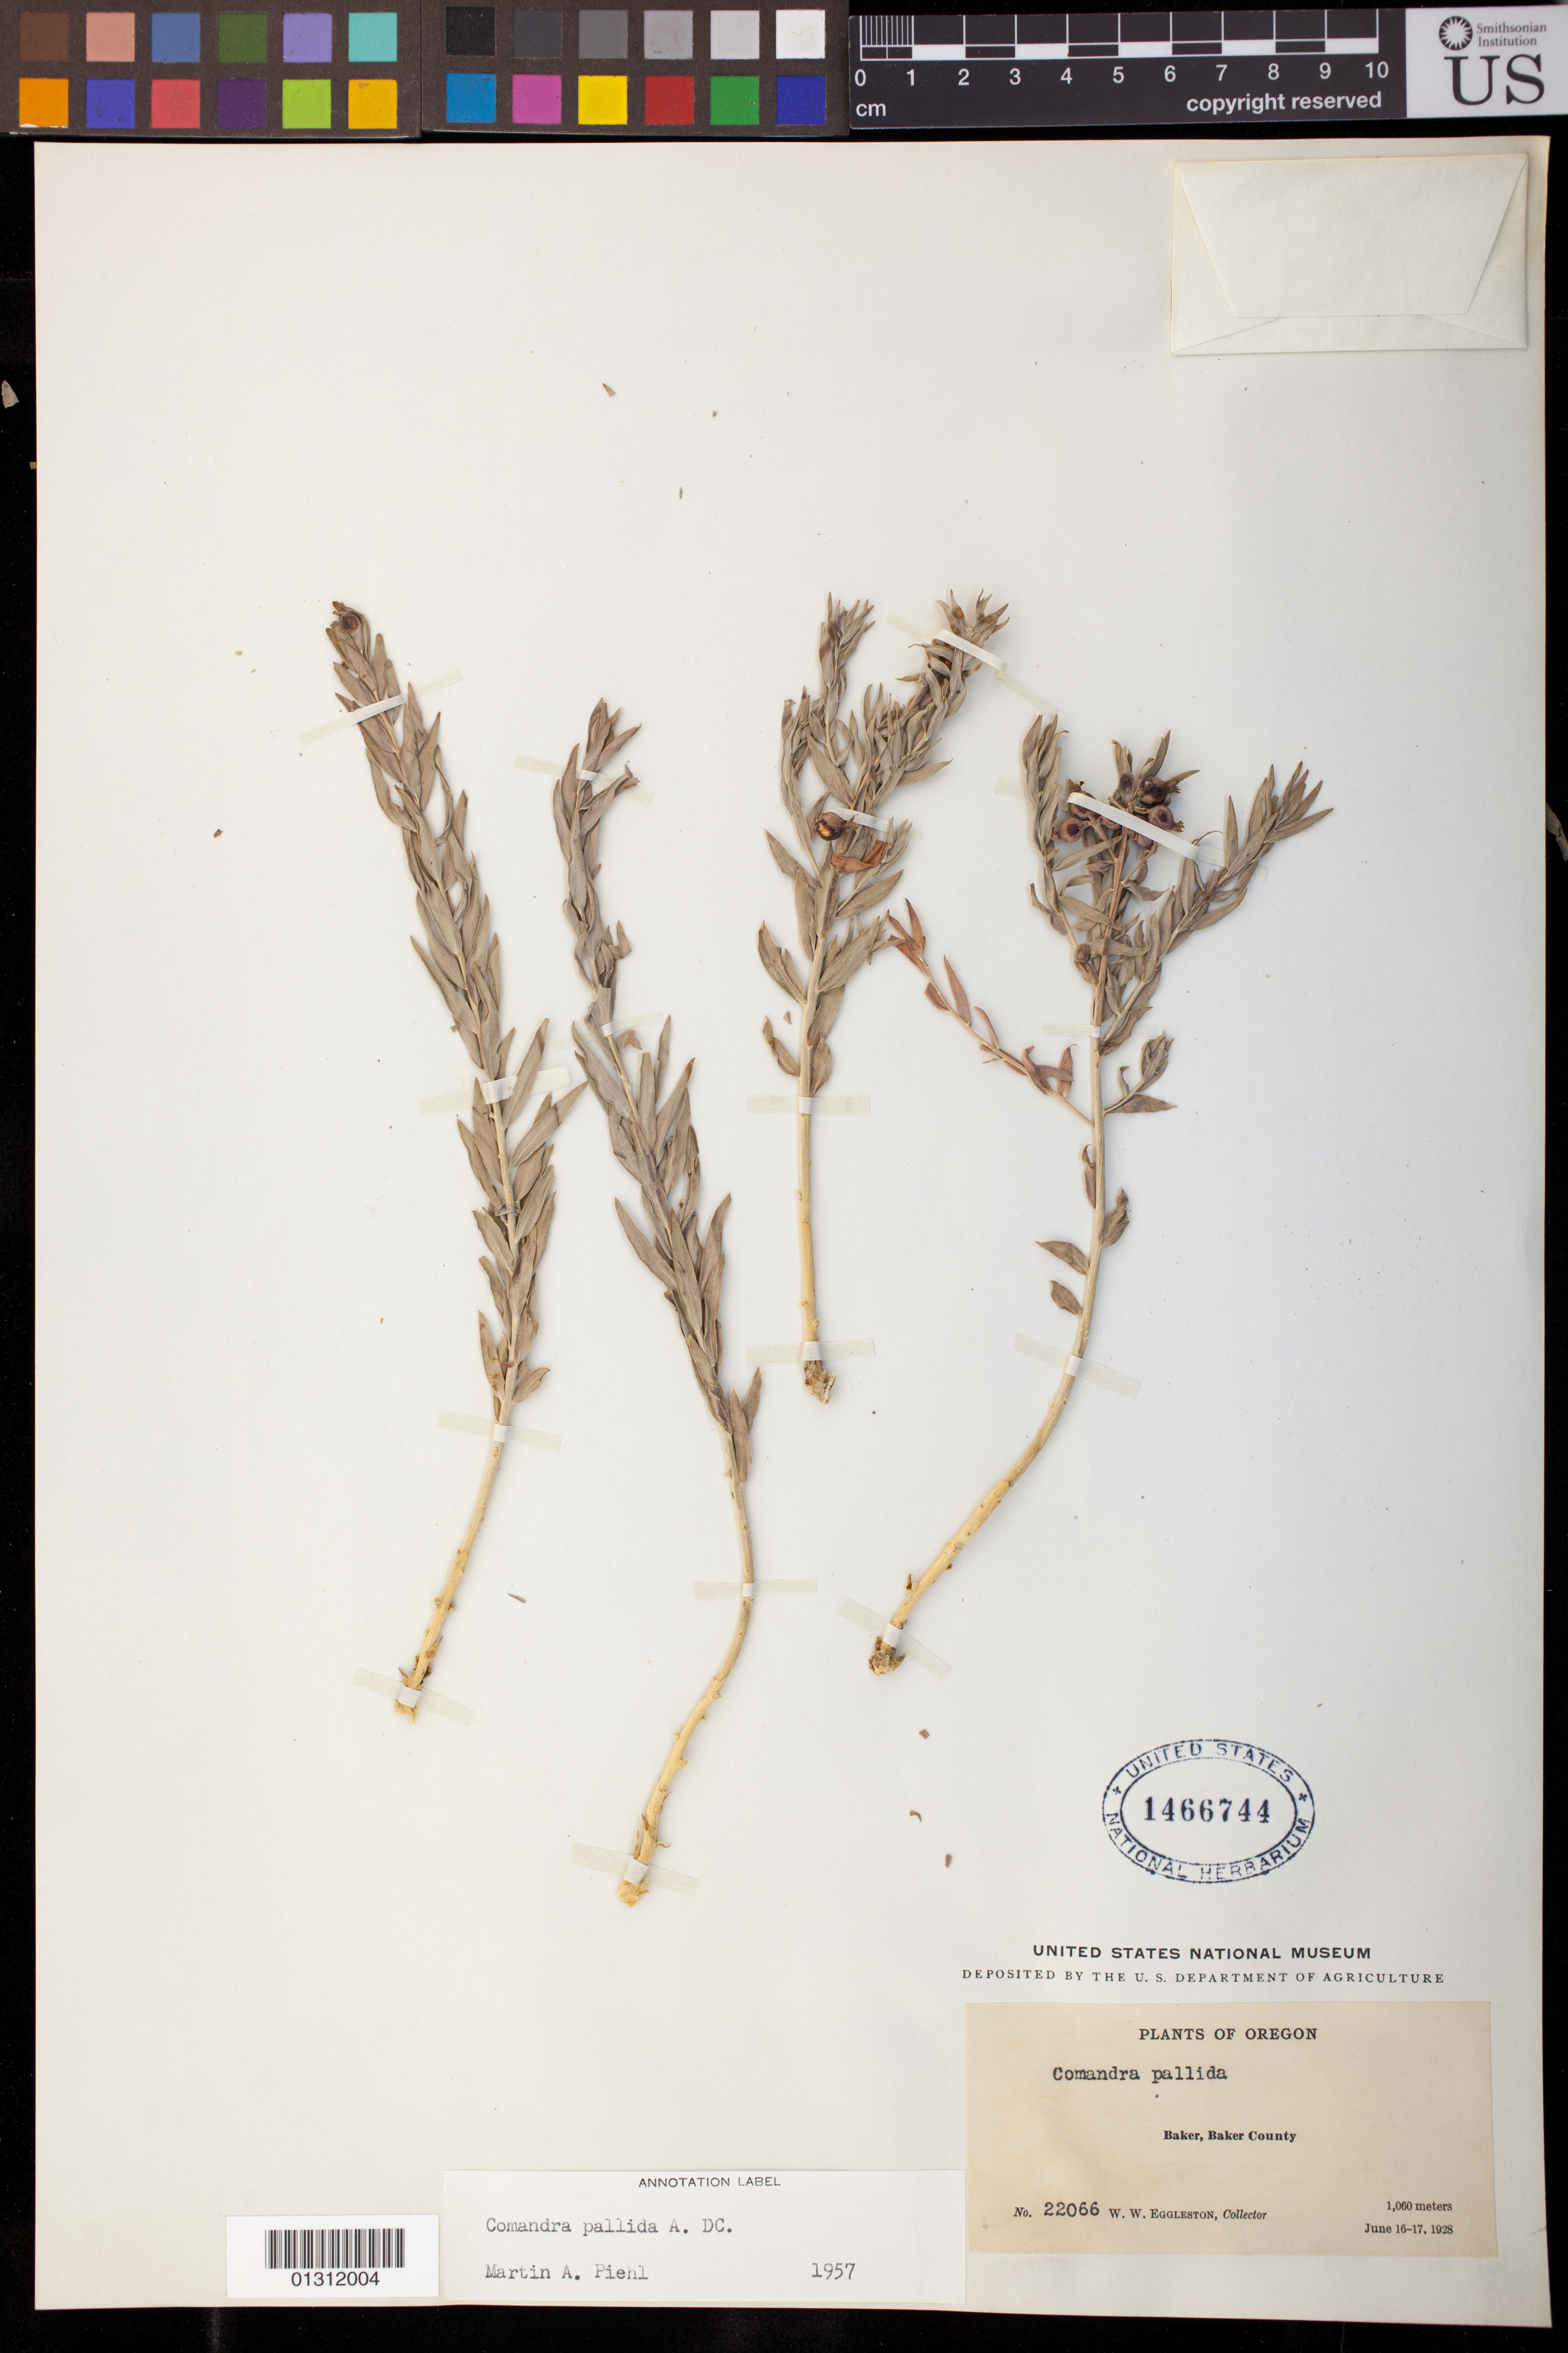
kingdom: Plantae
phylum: Tracheophyta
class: Magnoliopsida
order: Santalales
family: Comandraceae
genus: Comandra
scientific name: Comandra pallida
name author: A. DC.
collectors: W. W. Eggleston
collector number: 22066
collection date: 1928-06-16/1928-06-17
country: United States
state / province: Oregon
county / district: Baker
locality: Baker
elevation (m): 1060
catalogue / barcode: US 1466744